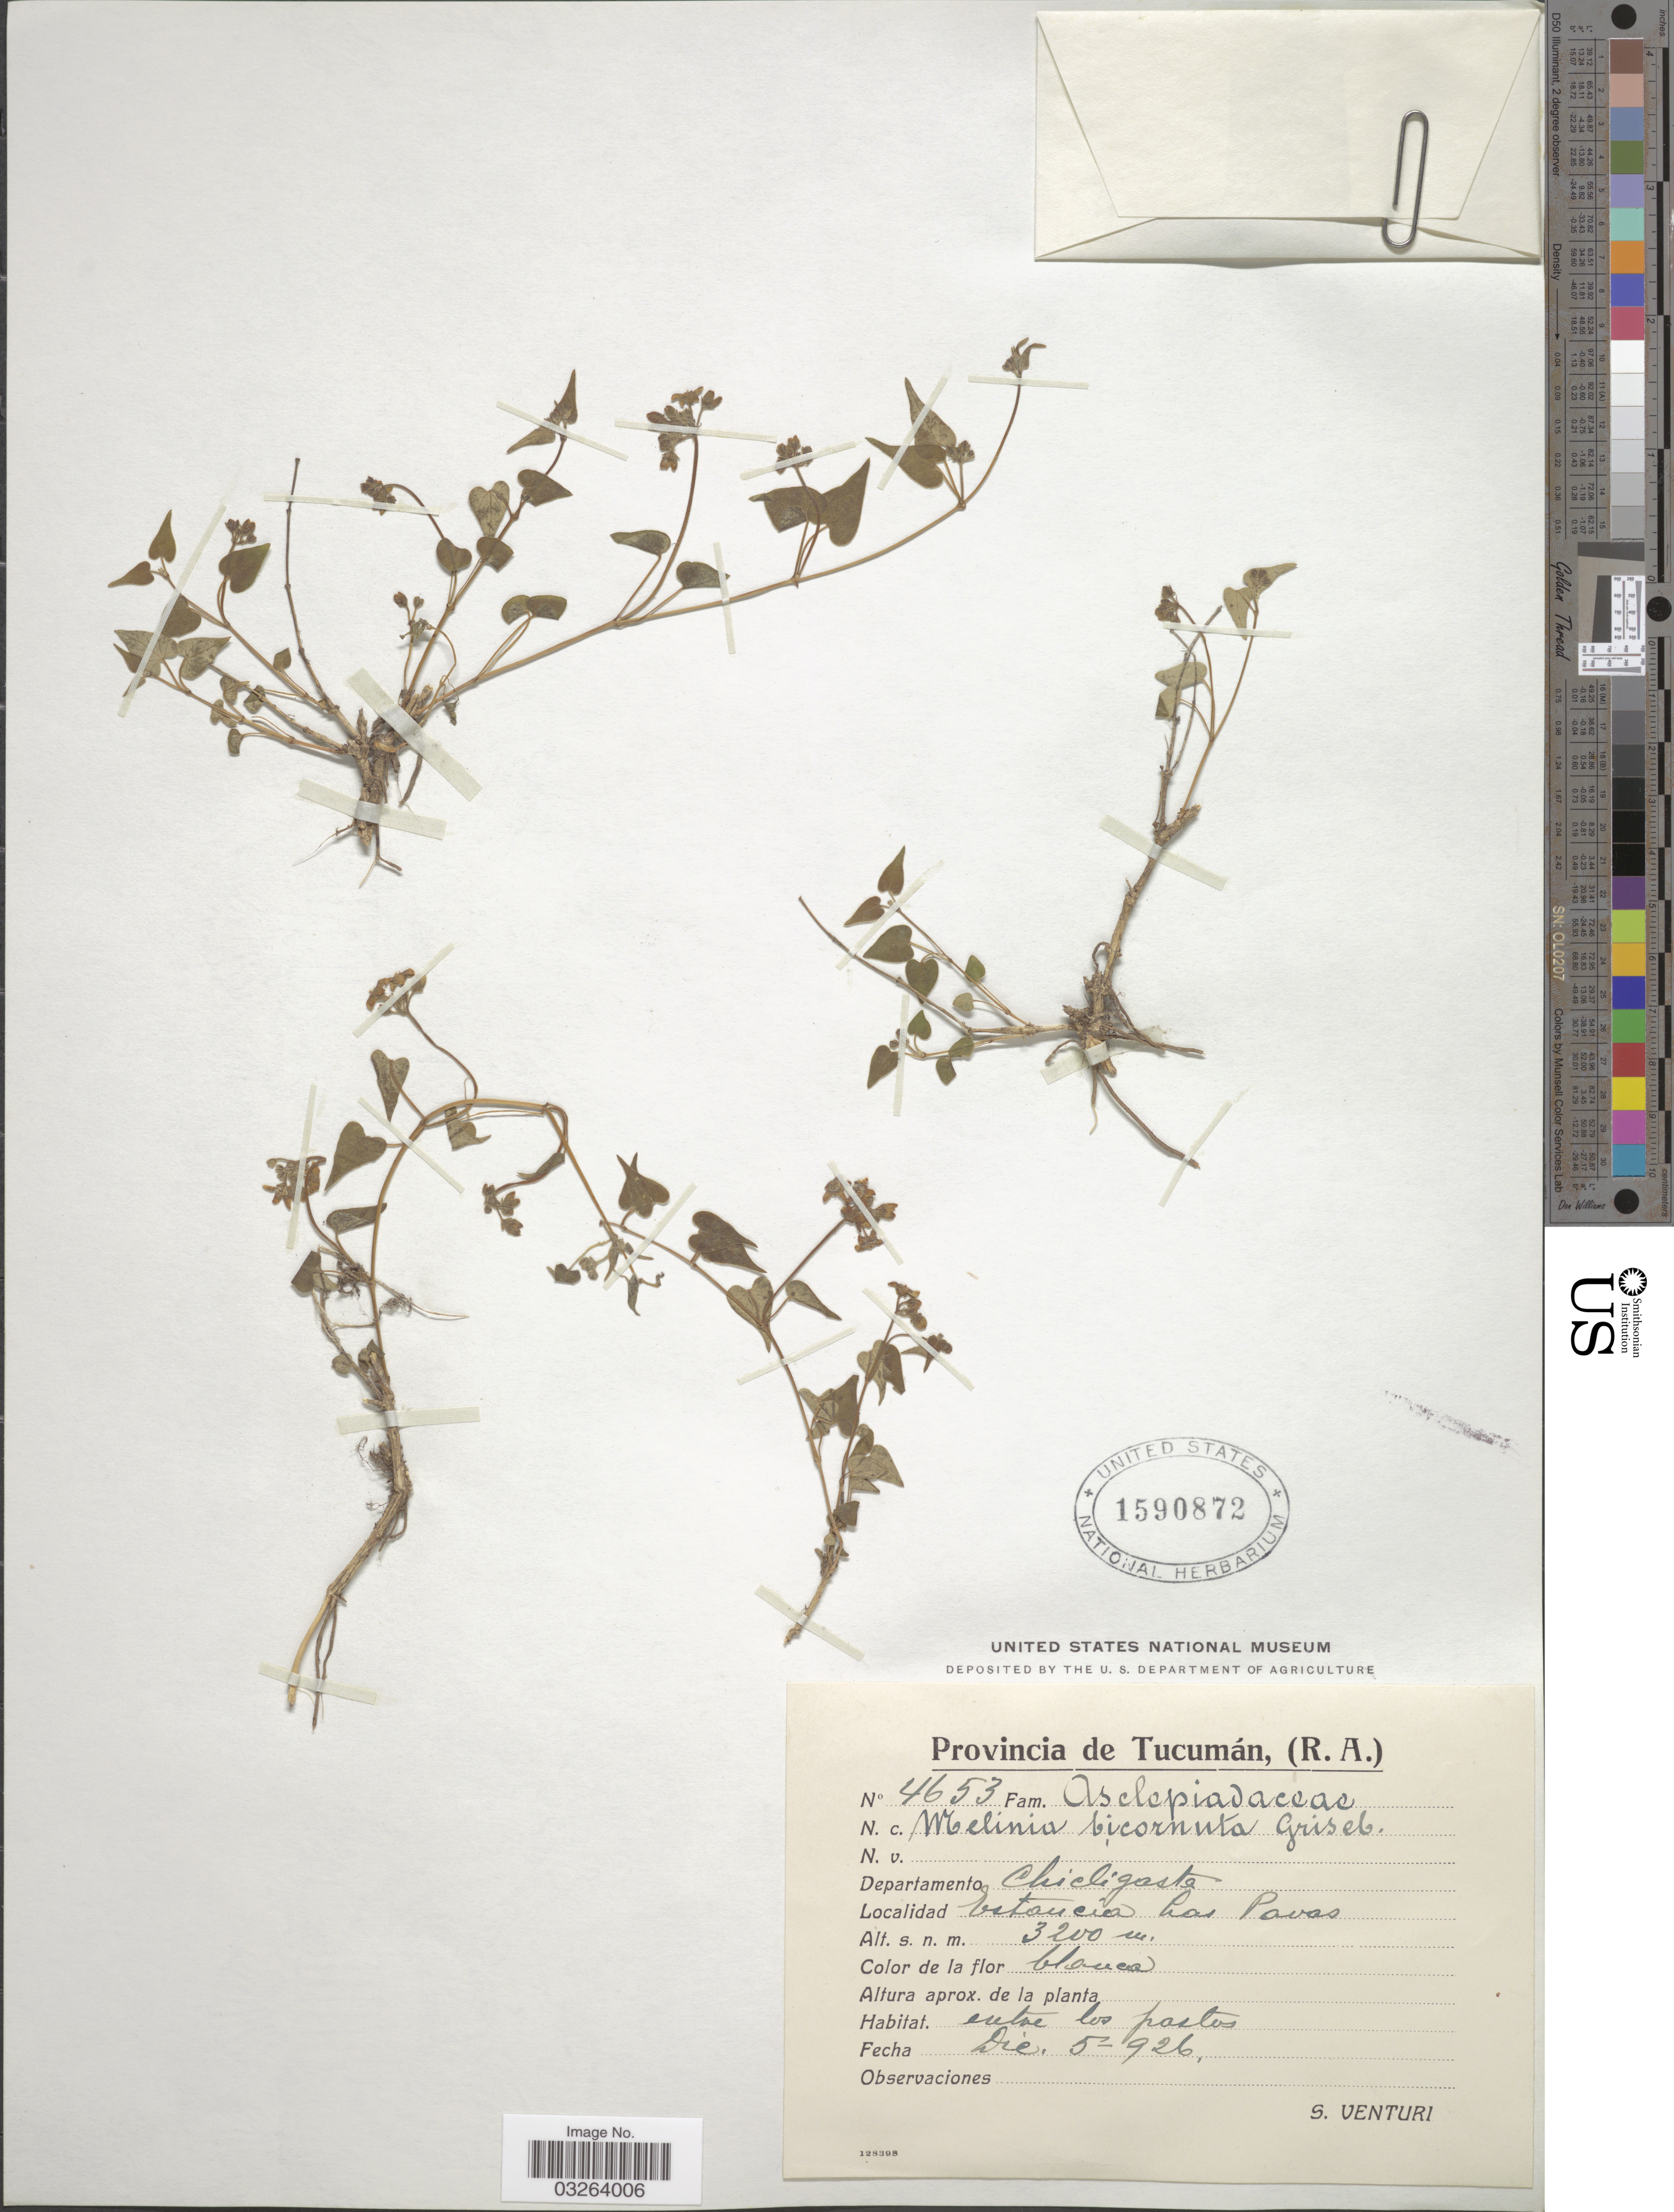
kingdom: Plantae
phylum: Tracheophyta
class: Magnoliopsida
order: Gentianales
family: Apocynaceae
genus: Aphanostelma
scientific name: Aphanostelma bicornutum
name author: (Griseb.) Malme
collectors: S. Venturi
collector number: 4653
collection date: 1926-12-05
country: Argentina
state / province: Tucuman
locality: Departamento Chicligasta. Estancia Las Pavas.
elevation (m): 3200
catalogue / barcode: US 1590872